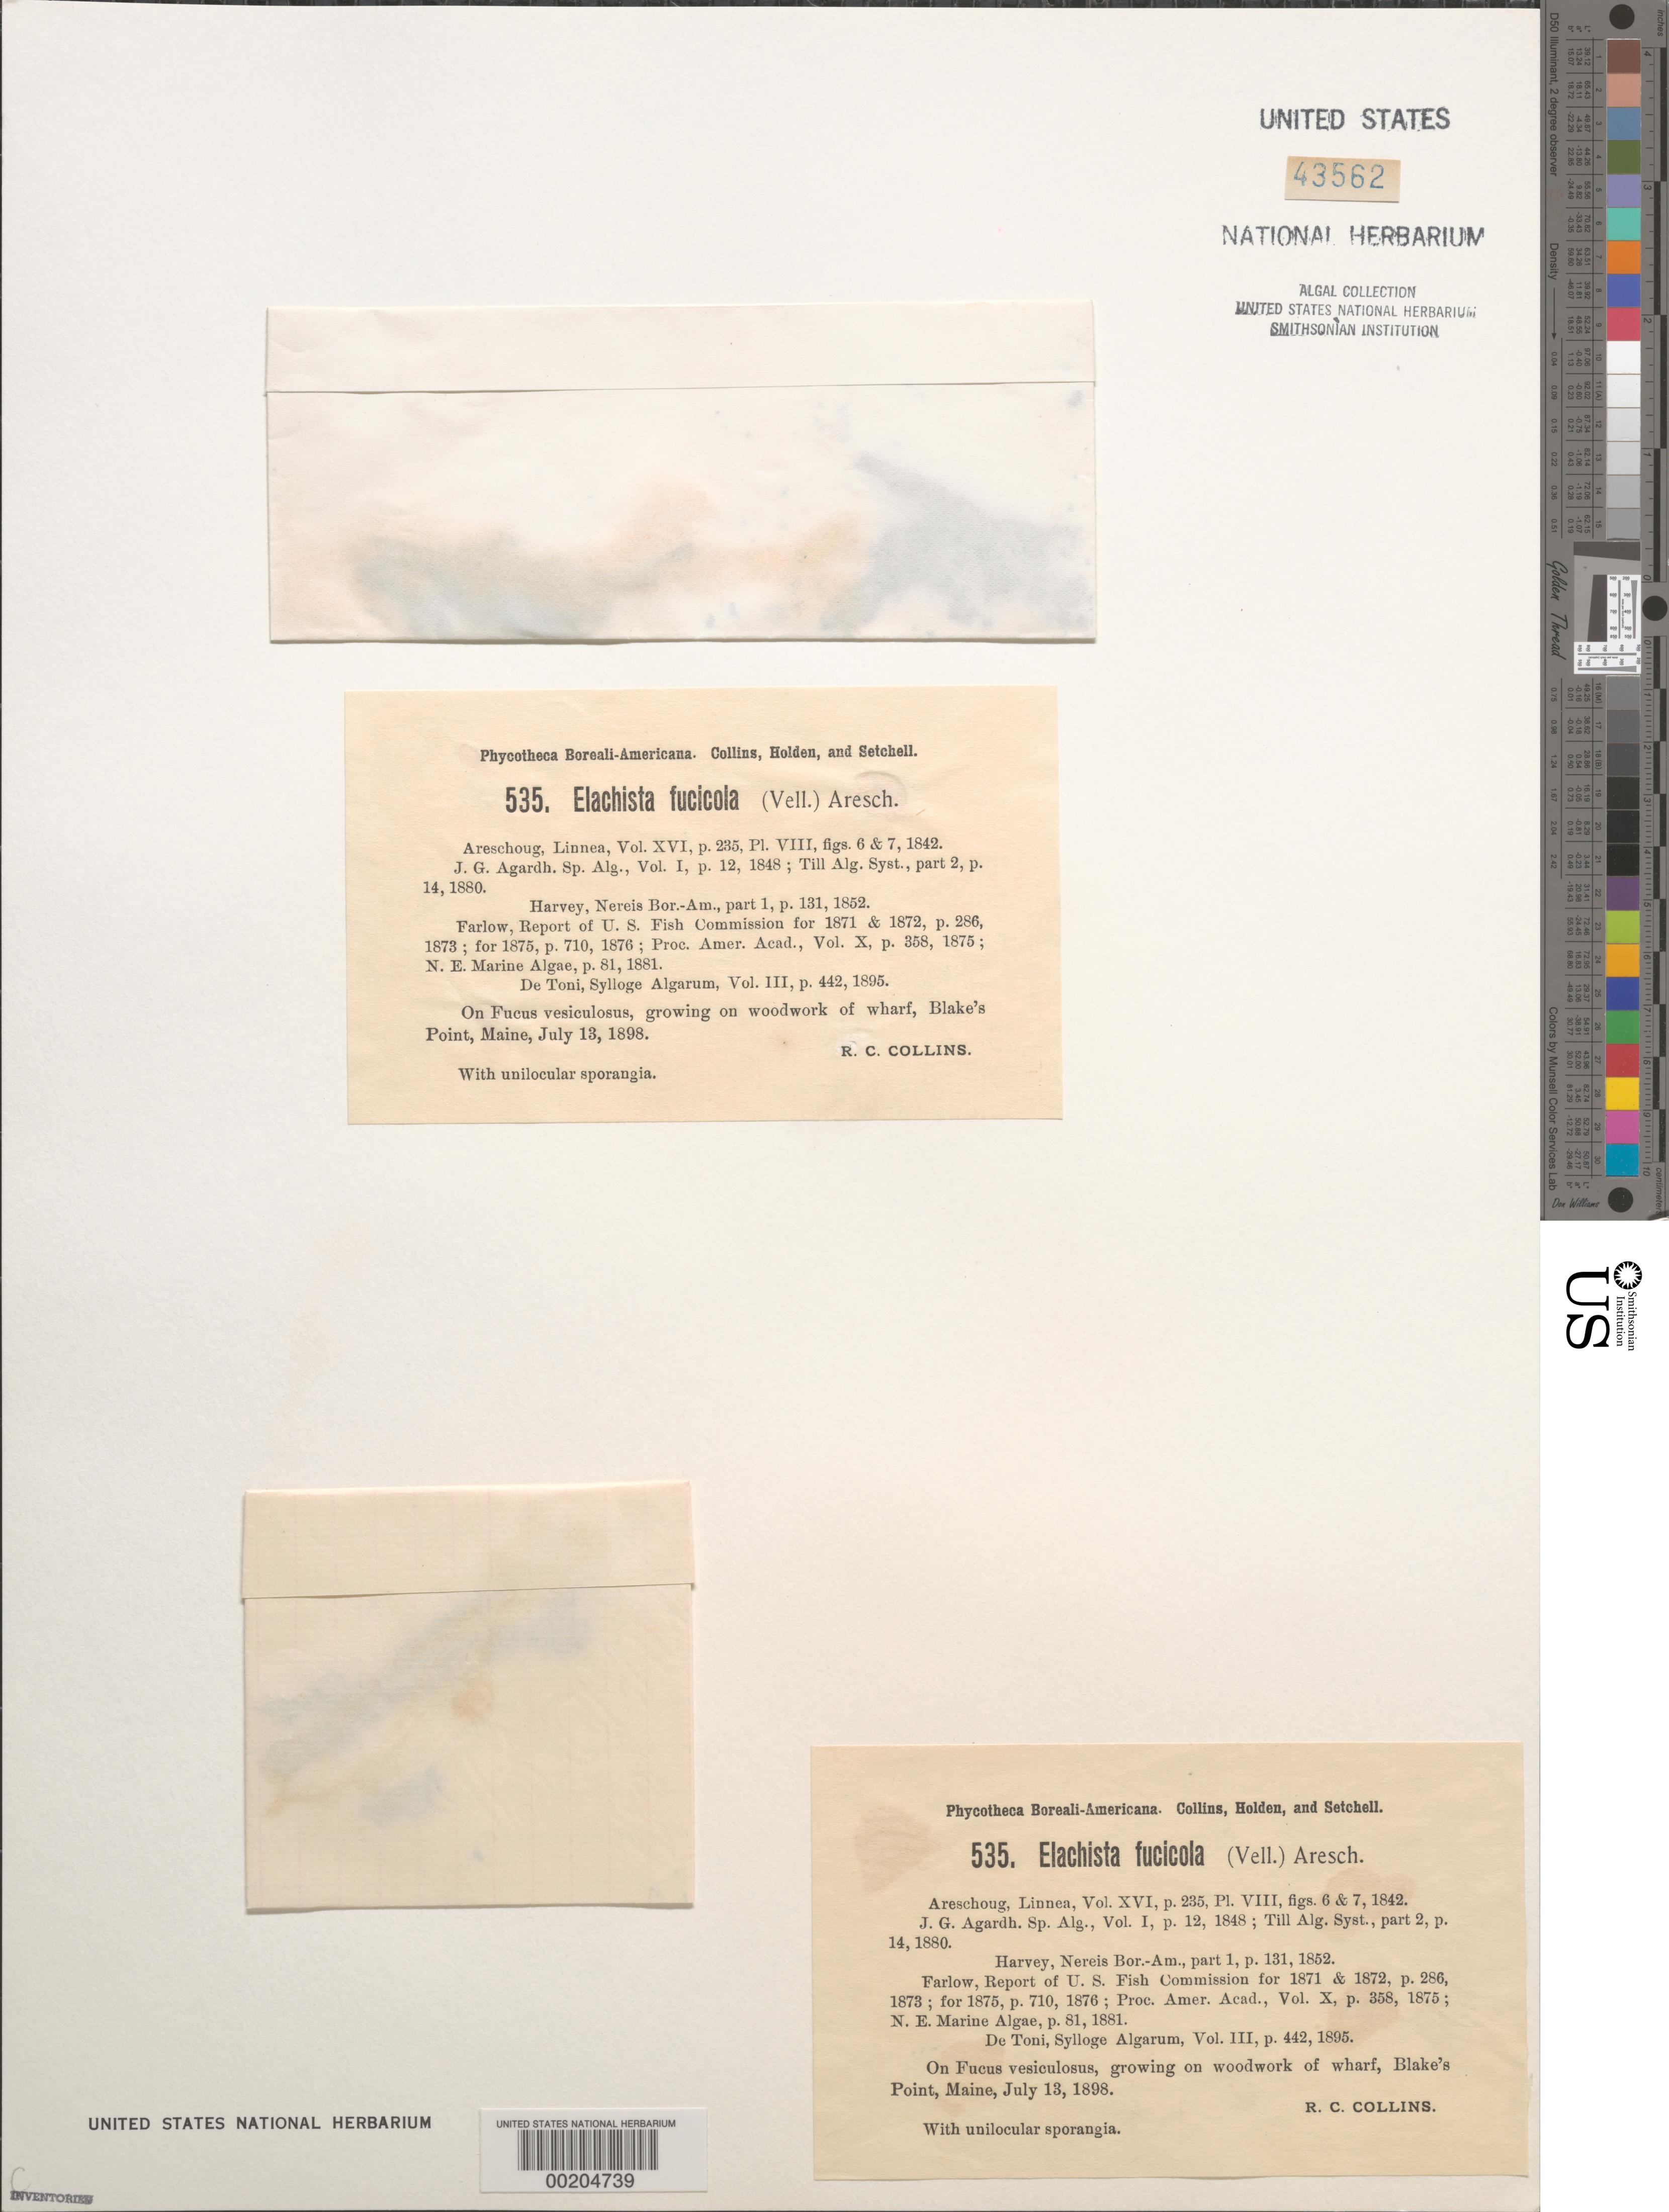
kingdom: Chromista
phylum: Ochrophyta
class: Phaeophyceae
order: Ectocarpales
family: Chordariaceae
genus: Elachista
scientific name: Elachista fucicola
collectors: F. Collins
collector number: PB-A 535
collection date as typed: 13 Jul 1898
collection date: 1898-07-13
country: United States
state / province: Maine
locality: Blake's Point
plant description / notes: Collins, Holden & Setchell, Phycotheca Boreali-Americana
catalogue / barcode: US 43562